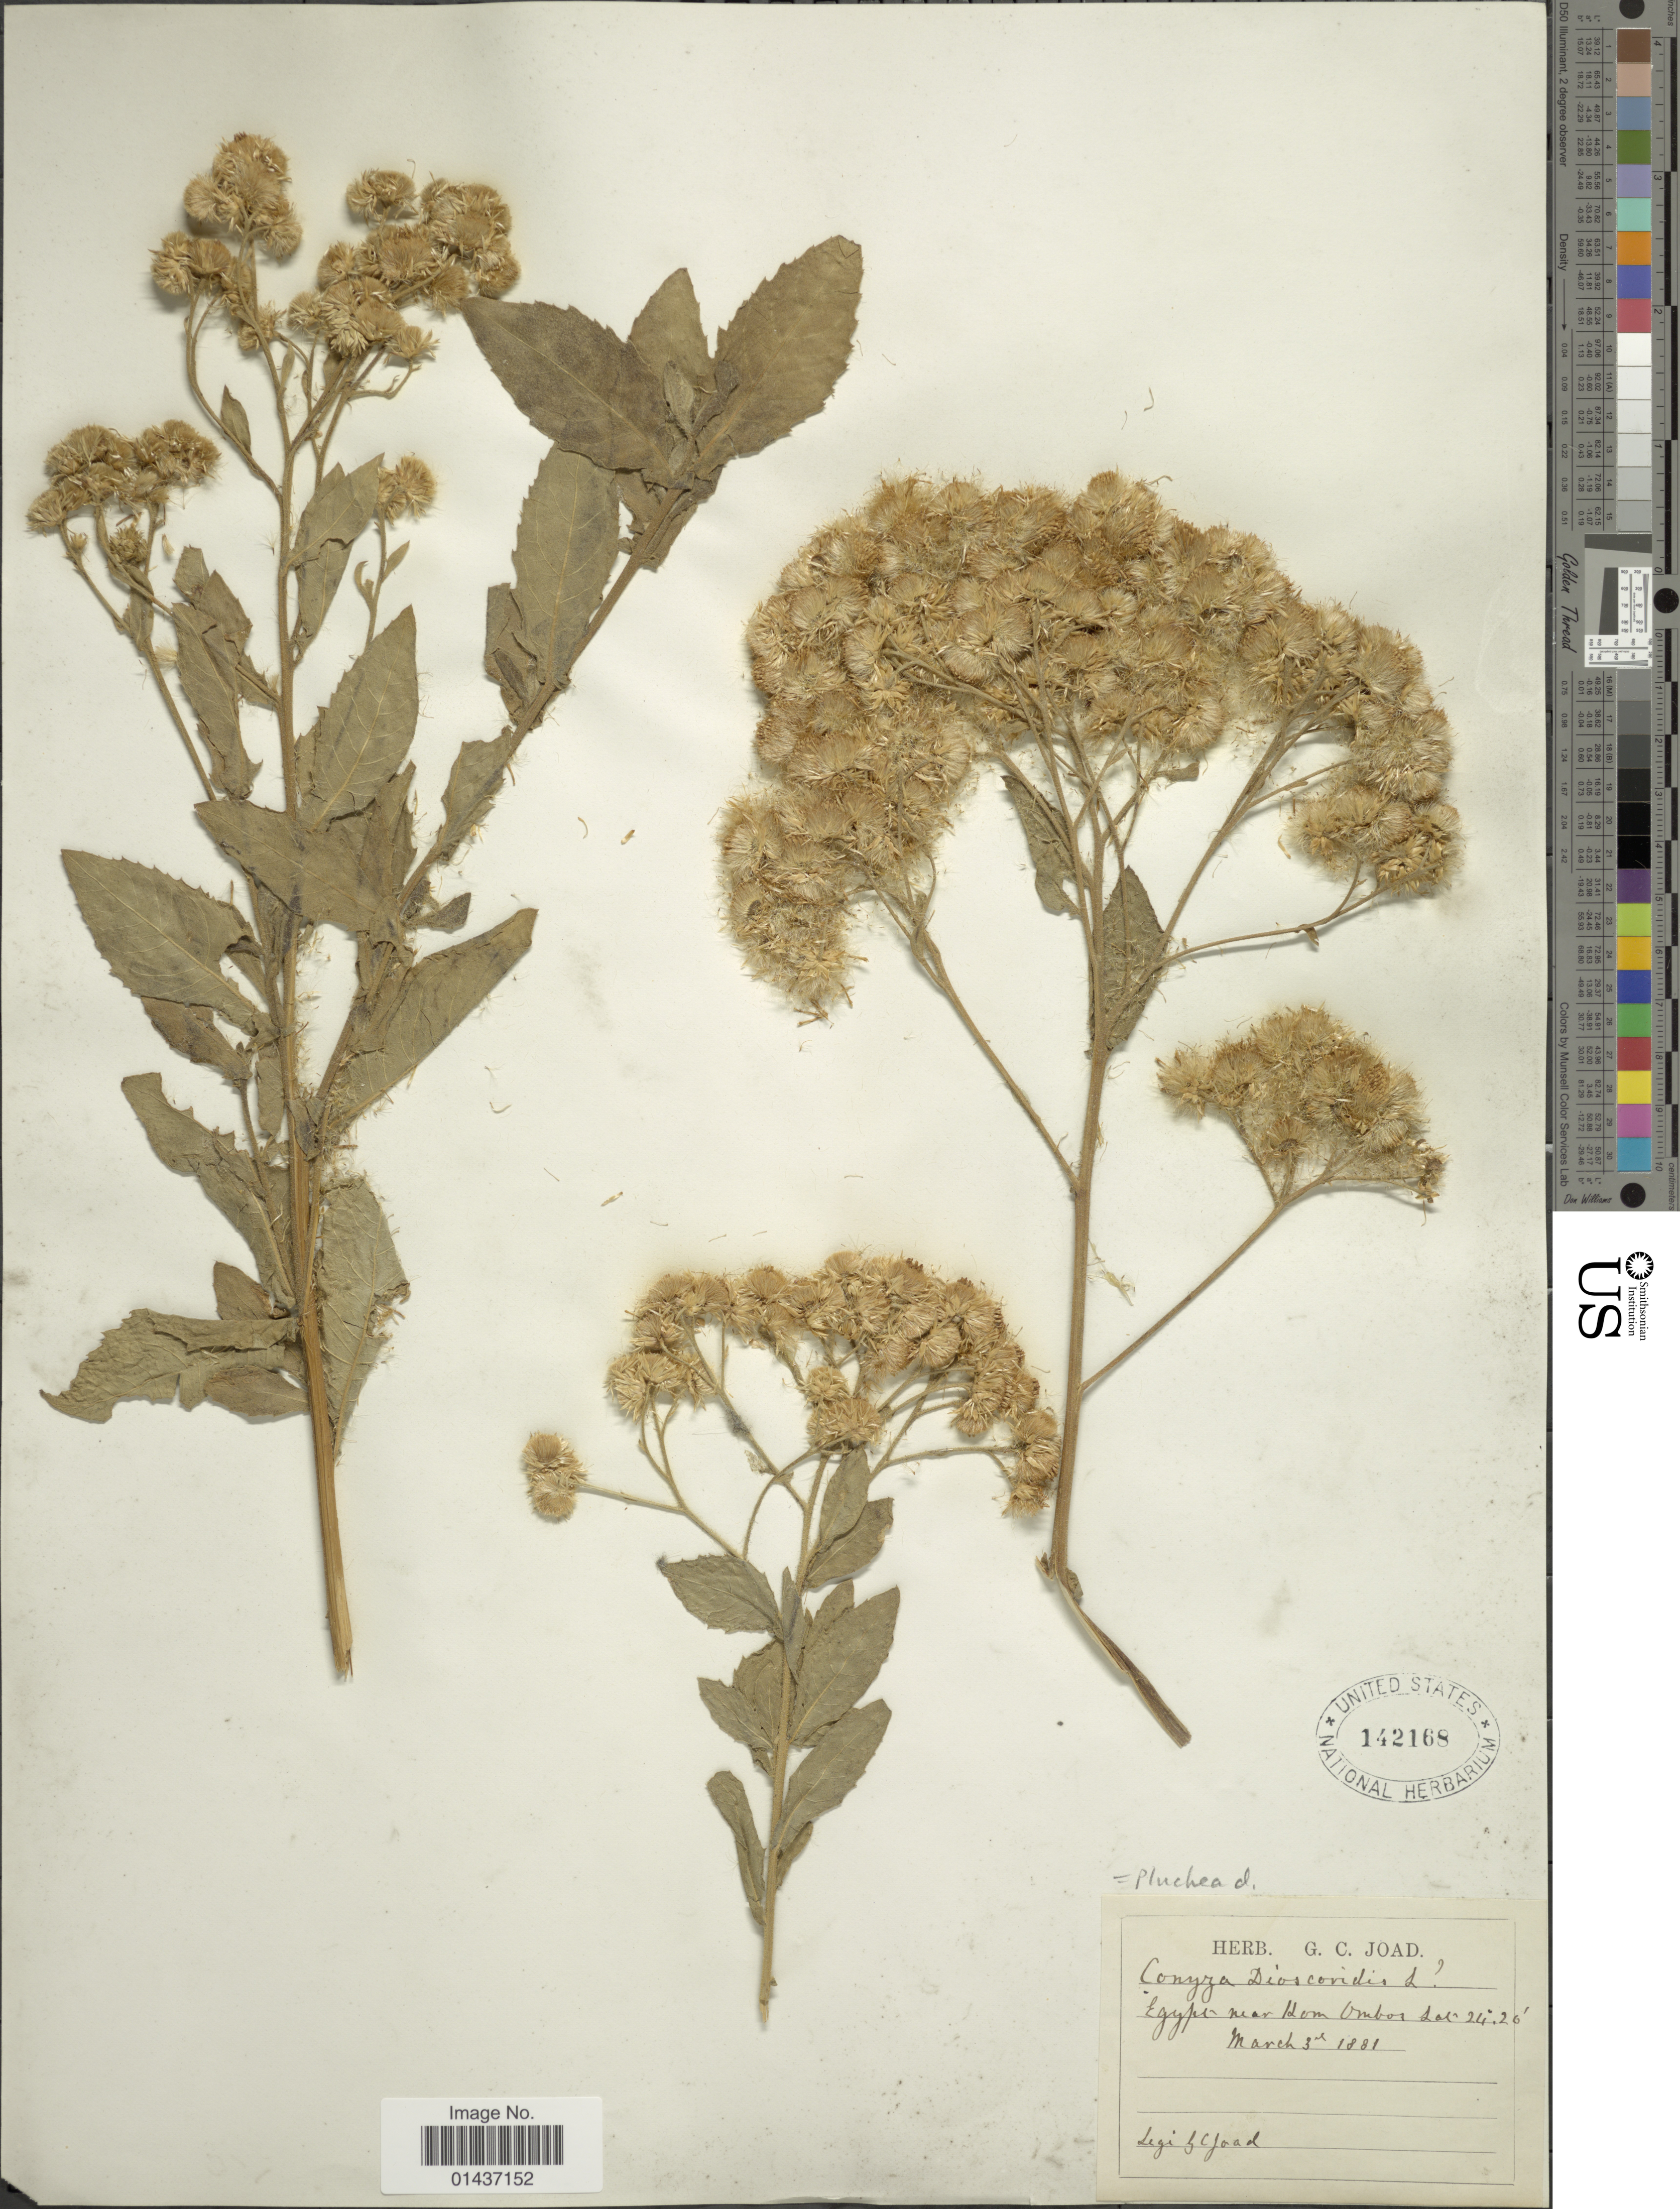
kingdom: Plantae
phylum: Tracheophyta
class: Magnoliopsida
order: Asterales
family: Asteraceae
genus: Pluchea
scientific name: Pluchea dioscoridis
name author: (L.) DC.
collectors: G. Joad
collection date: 1881-03-03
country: Egypt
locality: near Kom Ombo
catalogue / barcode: US 142168